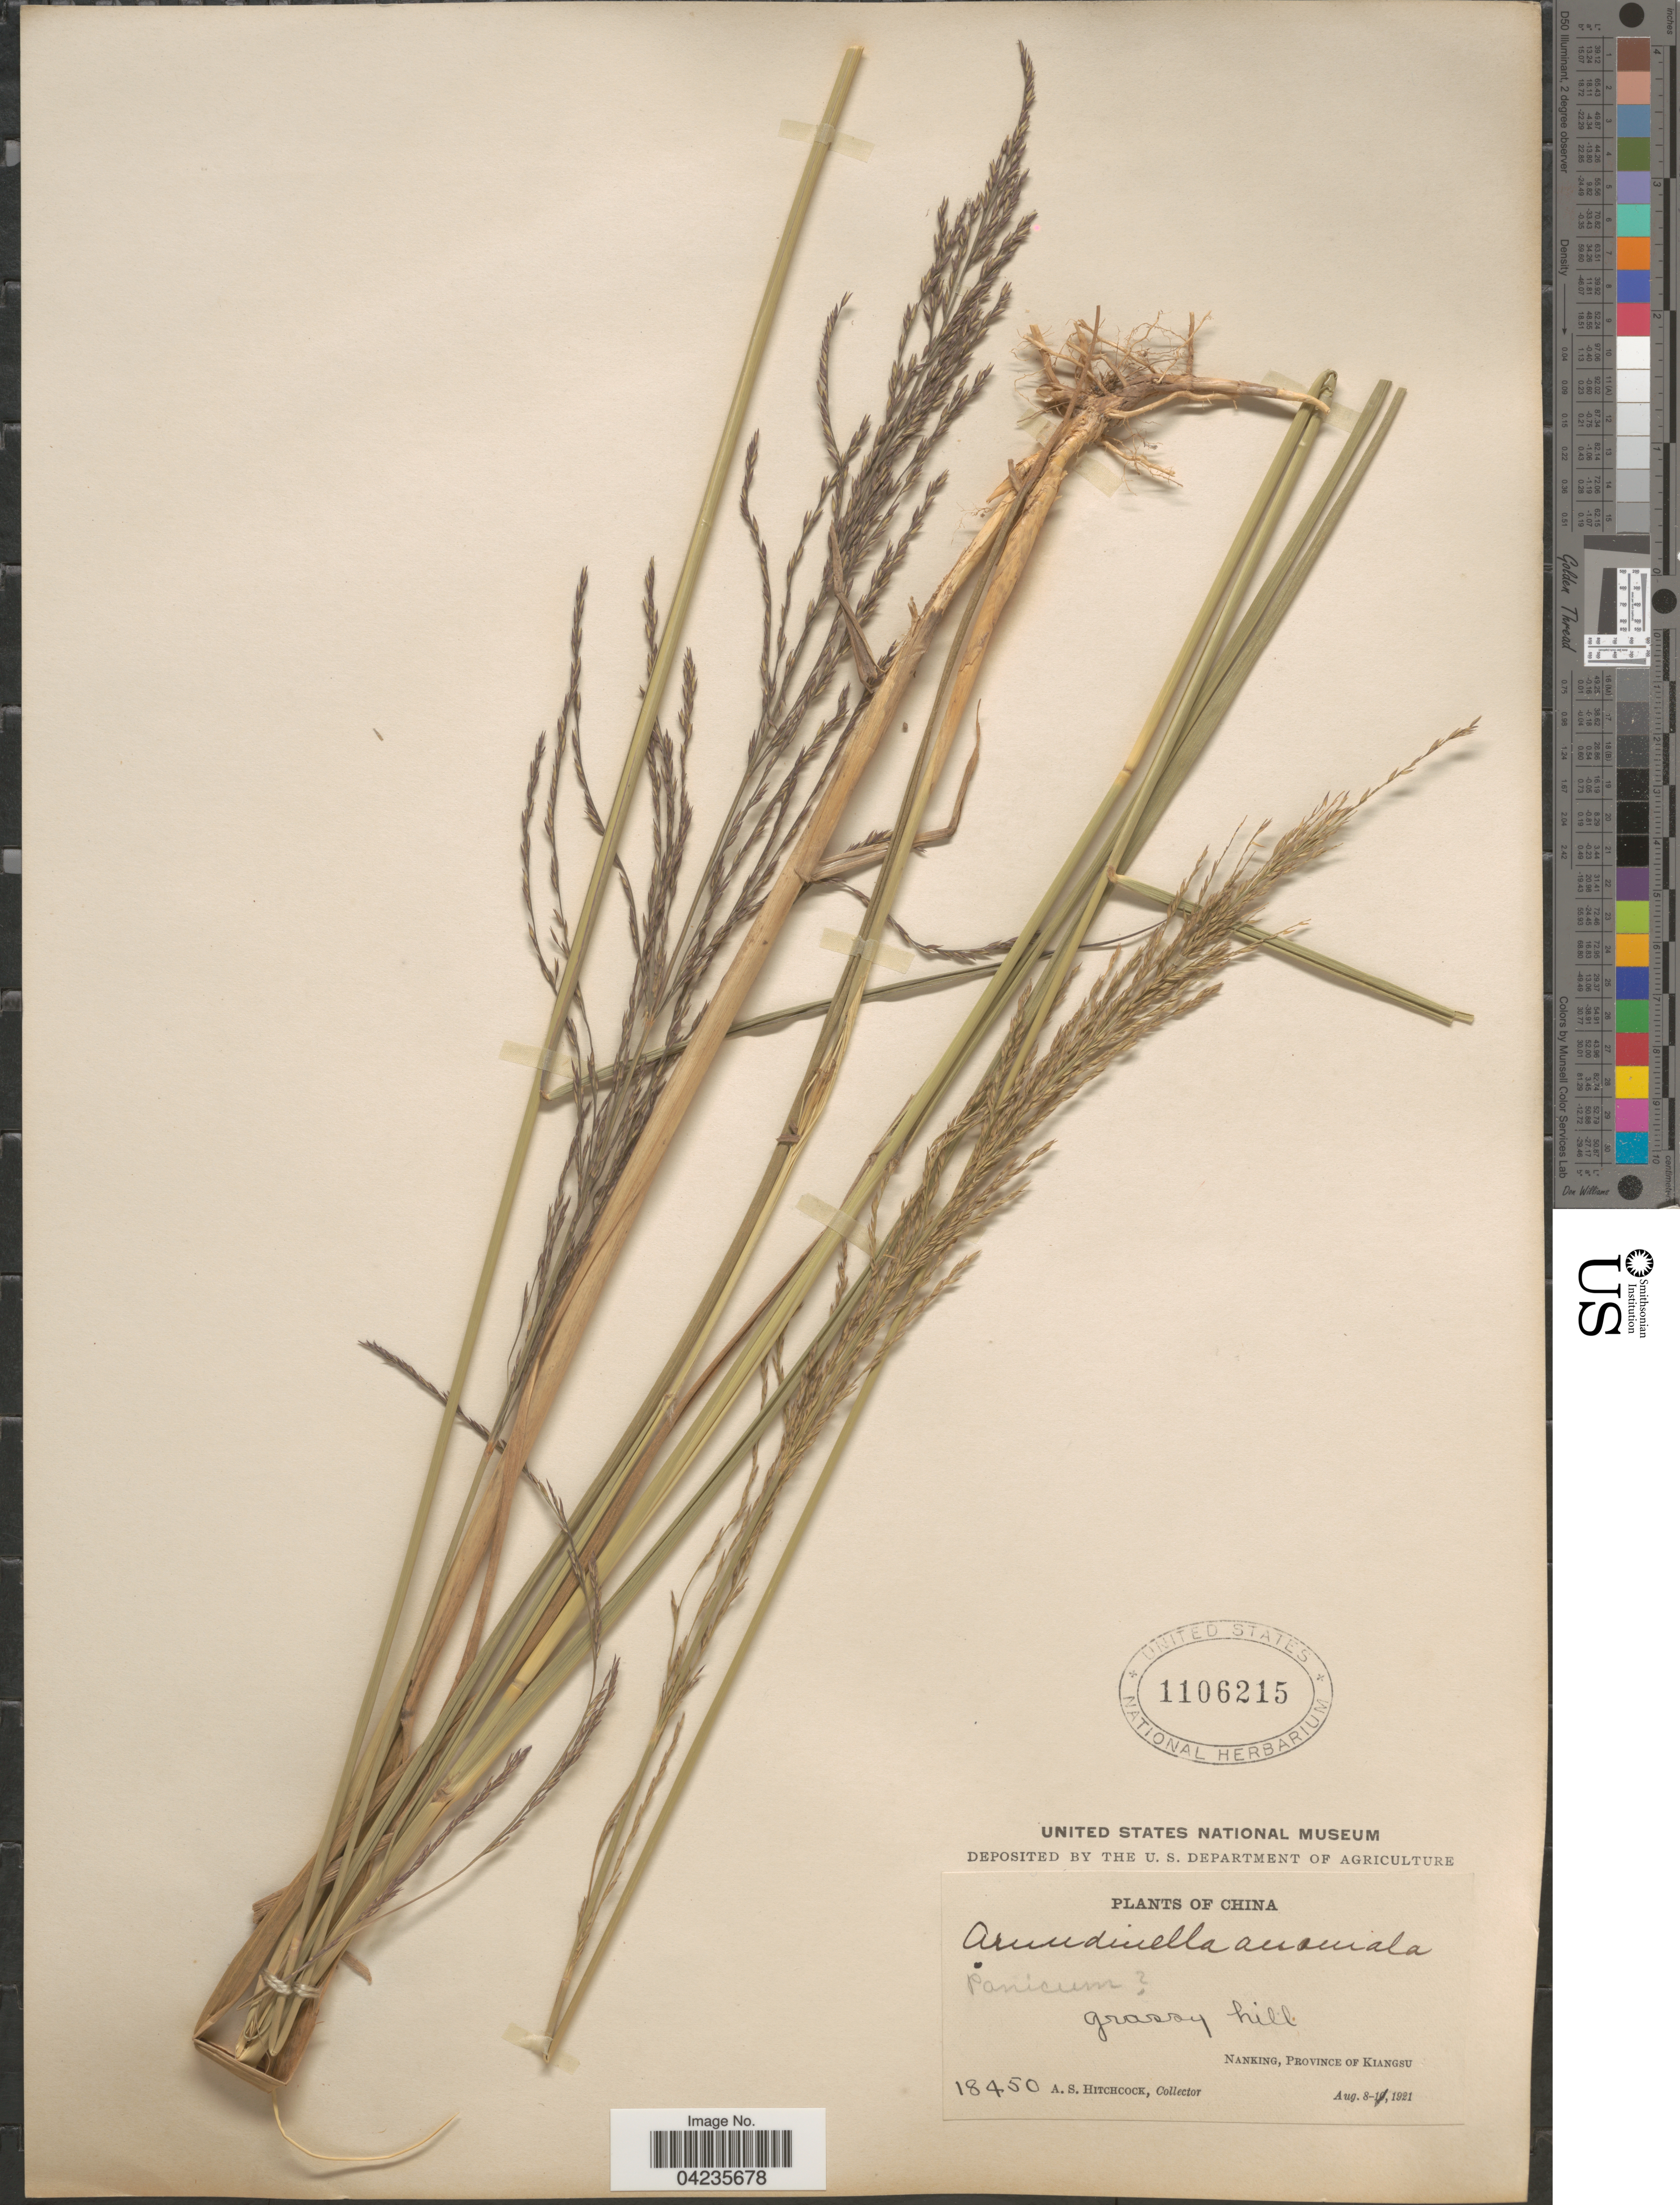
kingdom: Plantae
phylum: Tracheophyta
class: Liliopsida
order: Poales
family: Poaceae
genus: Arundinella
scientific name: Arundinella hirta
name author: (Thunb.) Tanaka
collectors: A. S. Hitchcock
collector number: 18450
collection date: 1921-08-08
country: China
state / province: Jiangsu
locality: Nanking, Province of Kiangsu.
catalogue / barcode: US 1106215